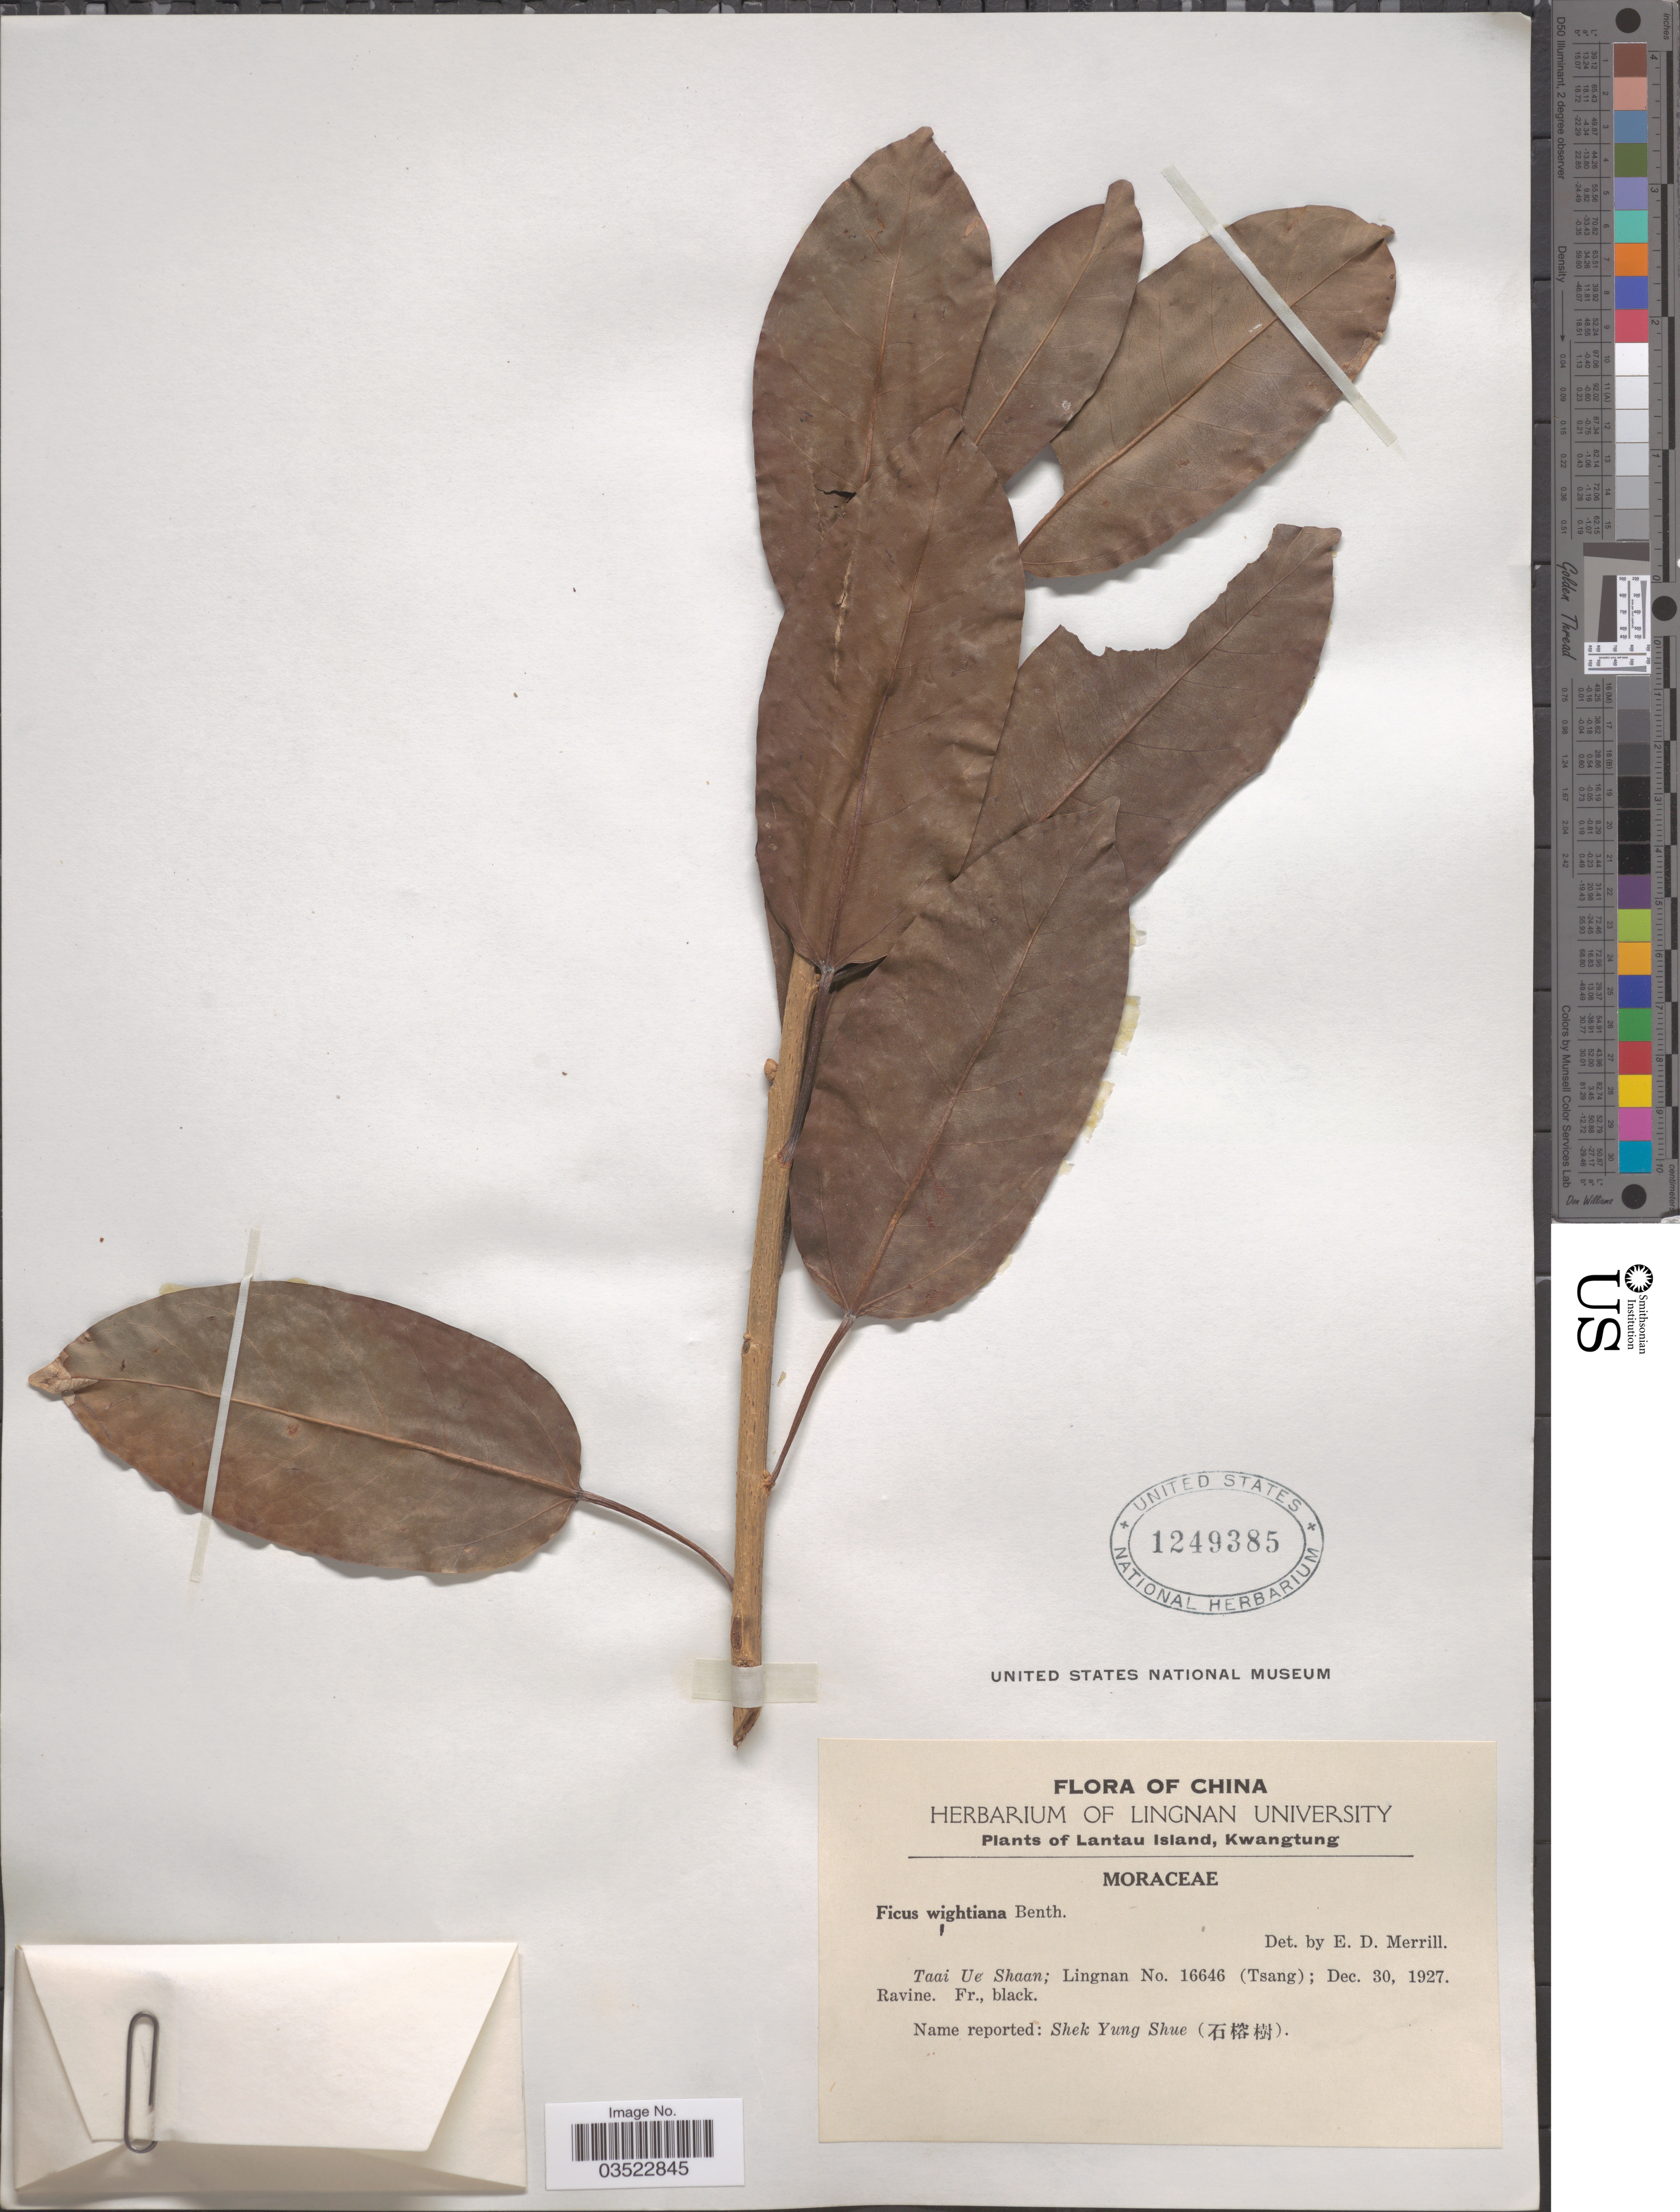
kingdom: Plantae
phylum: Tracheophyta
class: Magnoliopsida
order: Rosales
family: Moraceae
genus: Ficus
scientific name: Ficus superba var. japonica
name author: Miq.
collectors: Lingnan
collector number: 16646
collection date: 1927-12-30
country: China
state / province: Guangdong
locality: Lantau Island, Kwangtung. Taai Ue Shaan.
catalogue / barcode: US 1249385